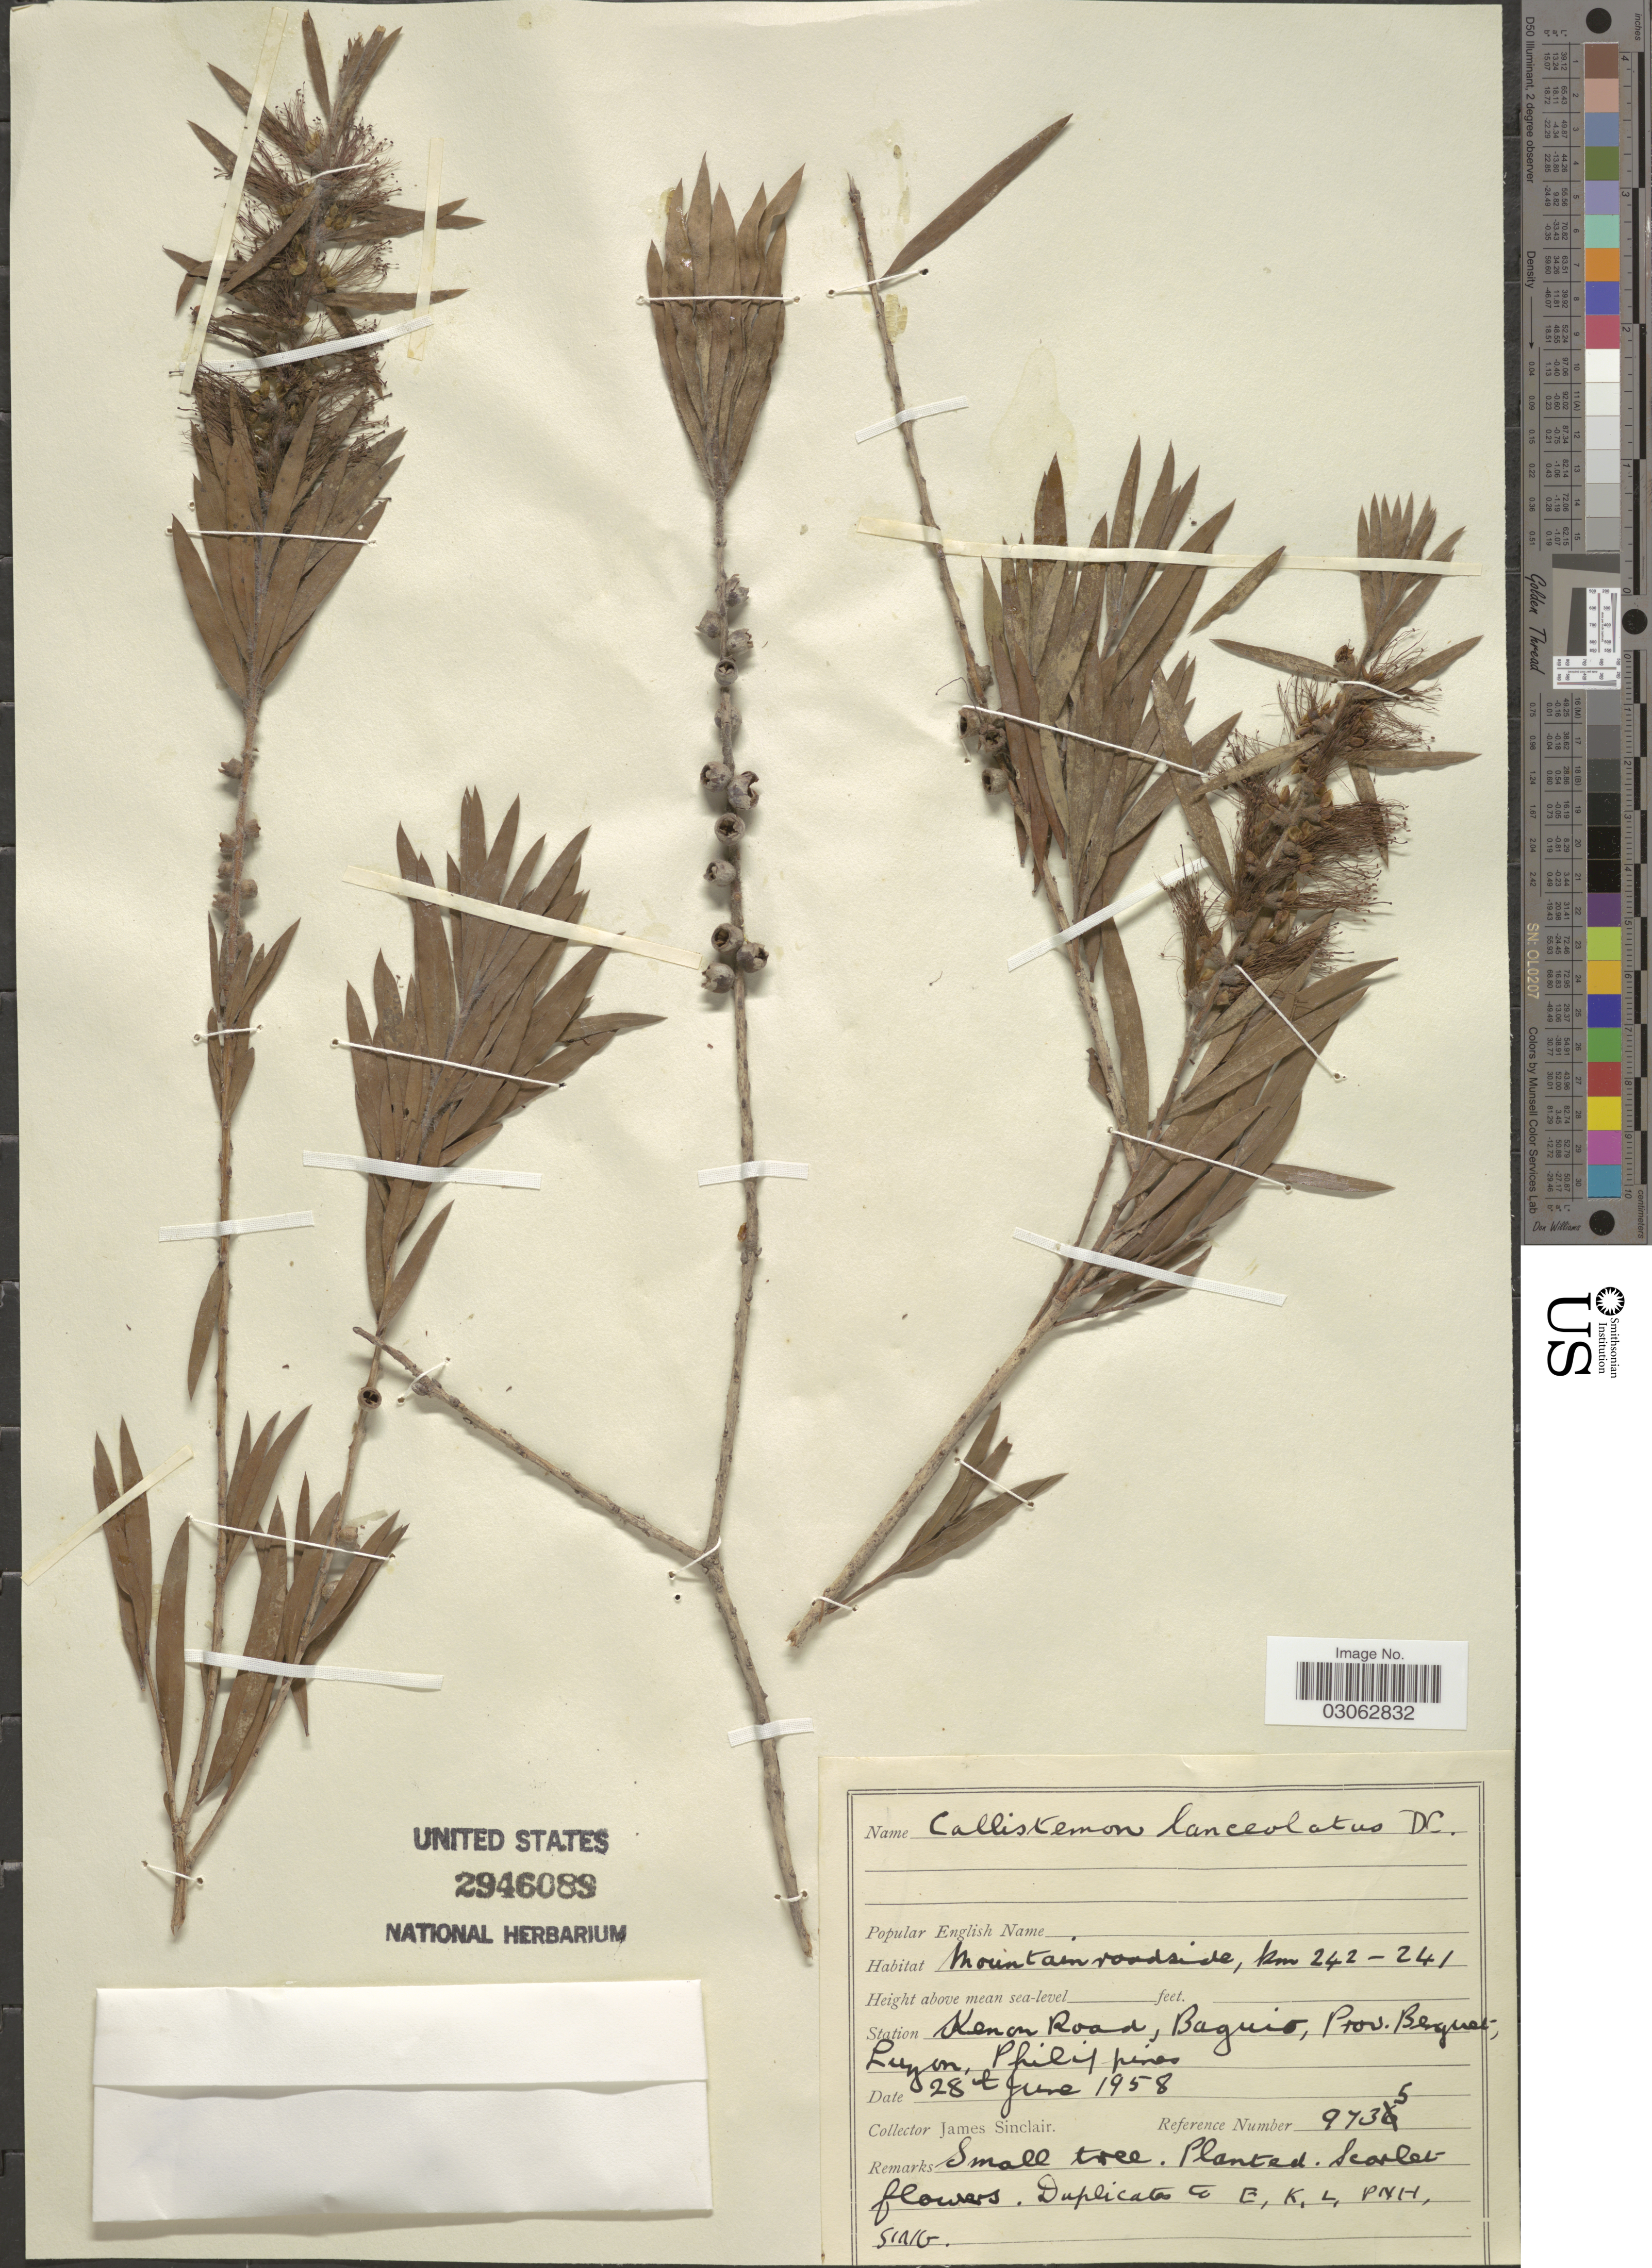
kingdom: Plantae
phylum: Tracheophyta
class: Magnoliopsida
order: Myrtales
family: Myrtaceae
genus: Callistemon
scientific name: Callistemon lanceolatus Colvill ex Sweet, nom. superfl.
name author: Colvill ex Sweet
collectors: J. Sinclair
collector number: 9735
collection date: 1958-06-28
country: Philippines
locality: Kenon Road, Baguio, Prov. Benguet, Luzon.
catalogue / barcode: US 2946088